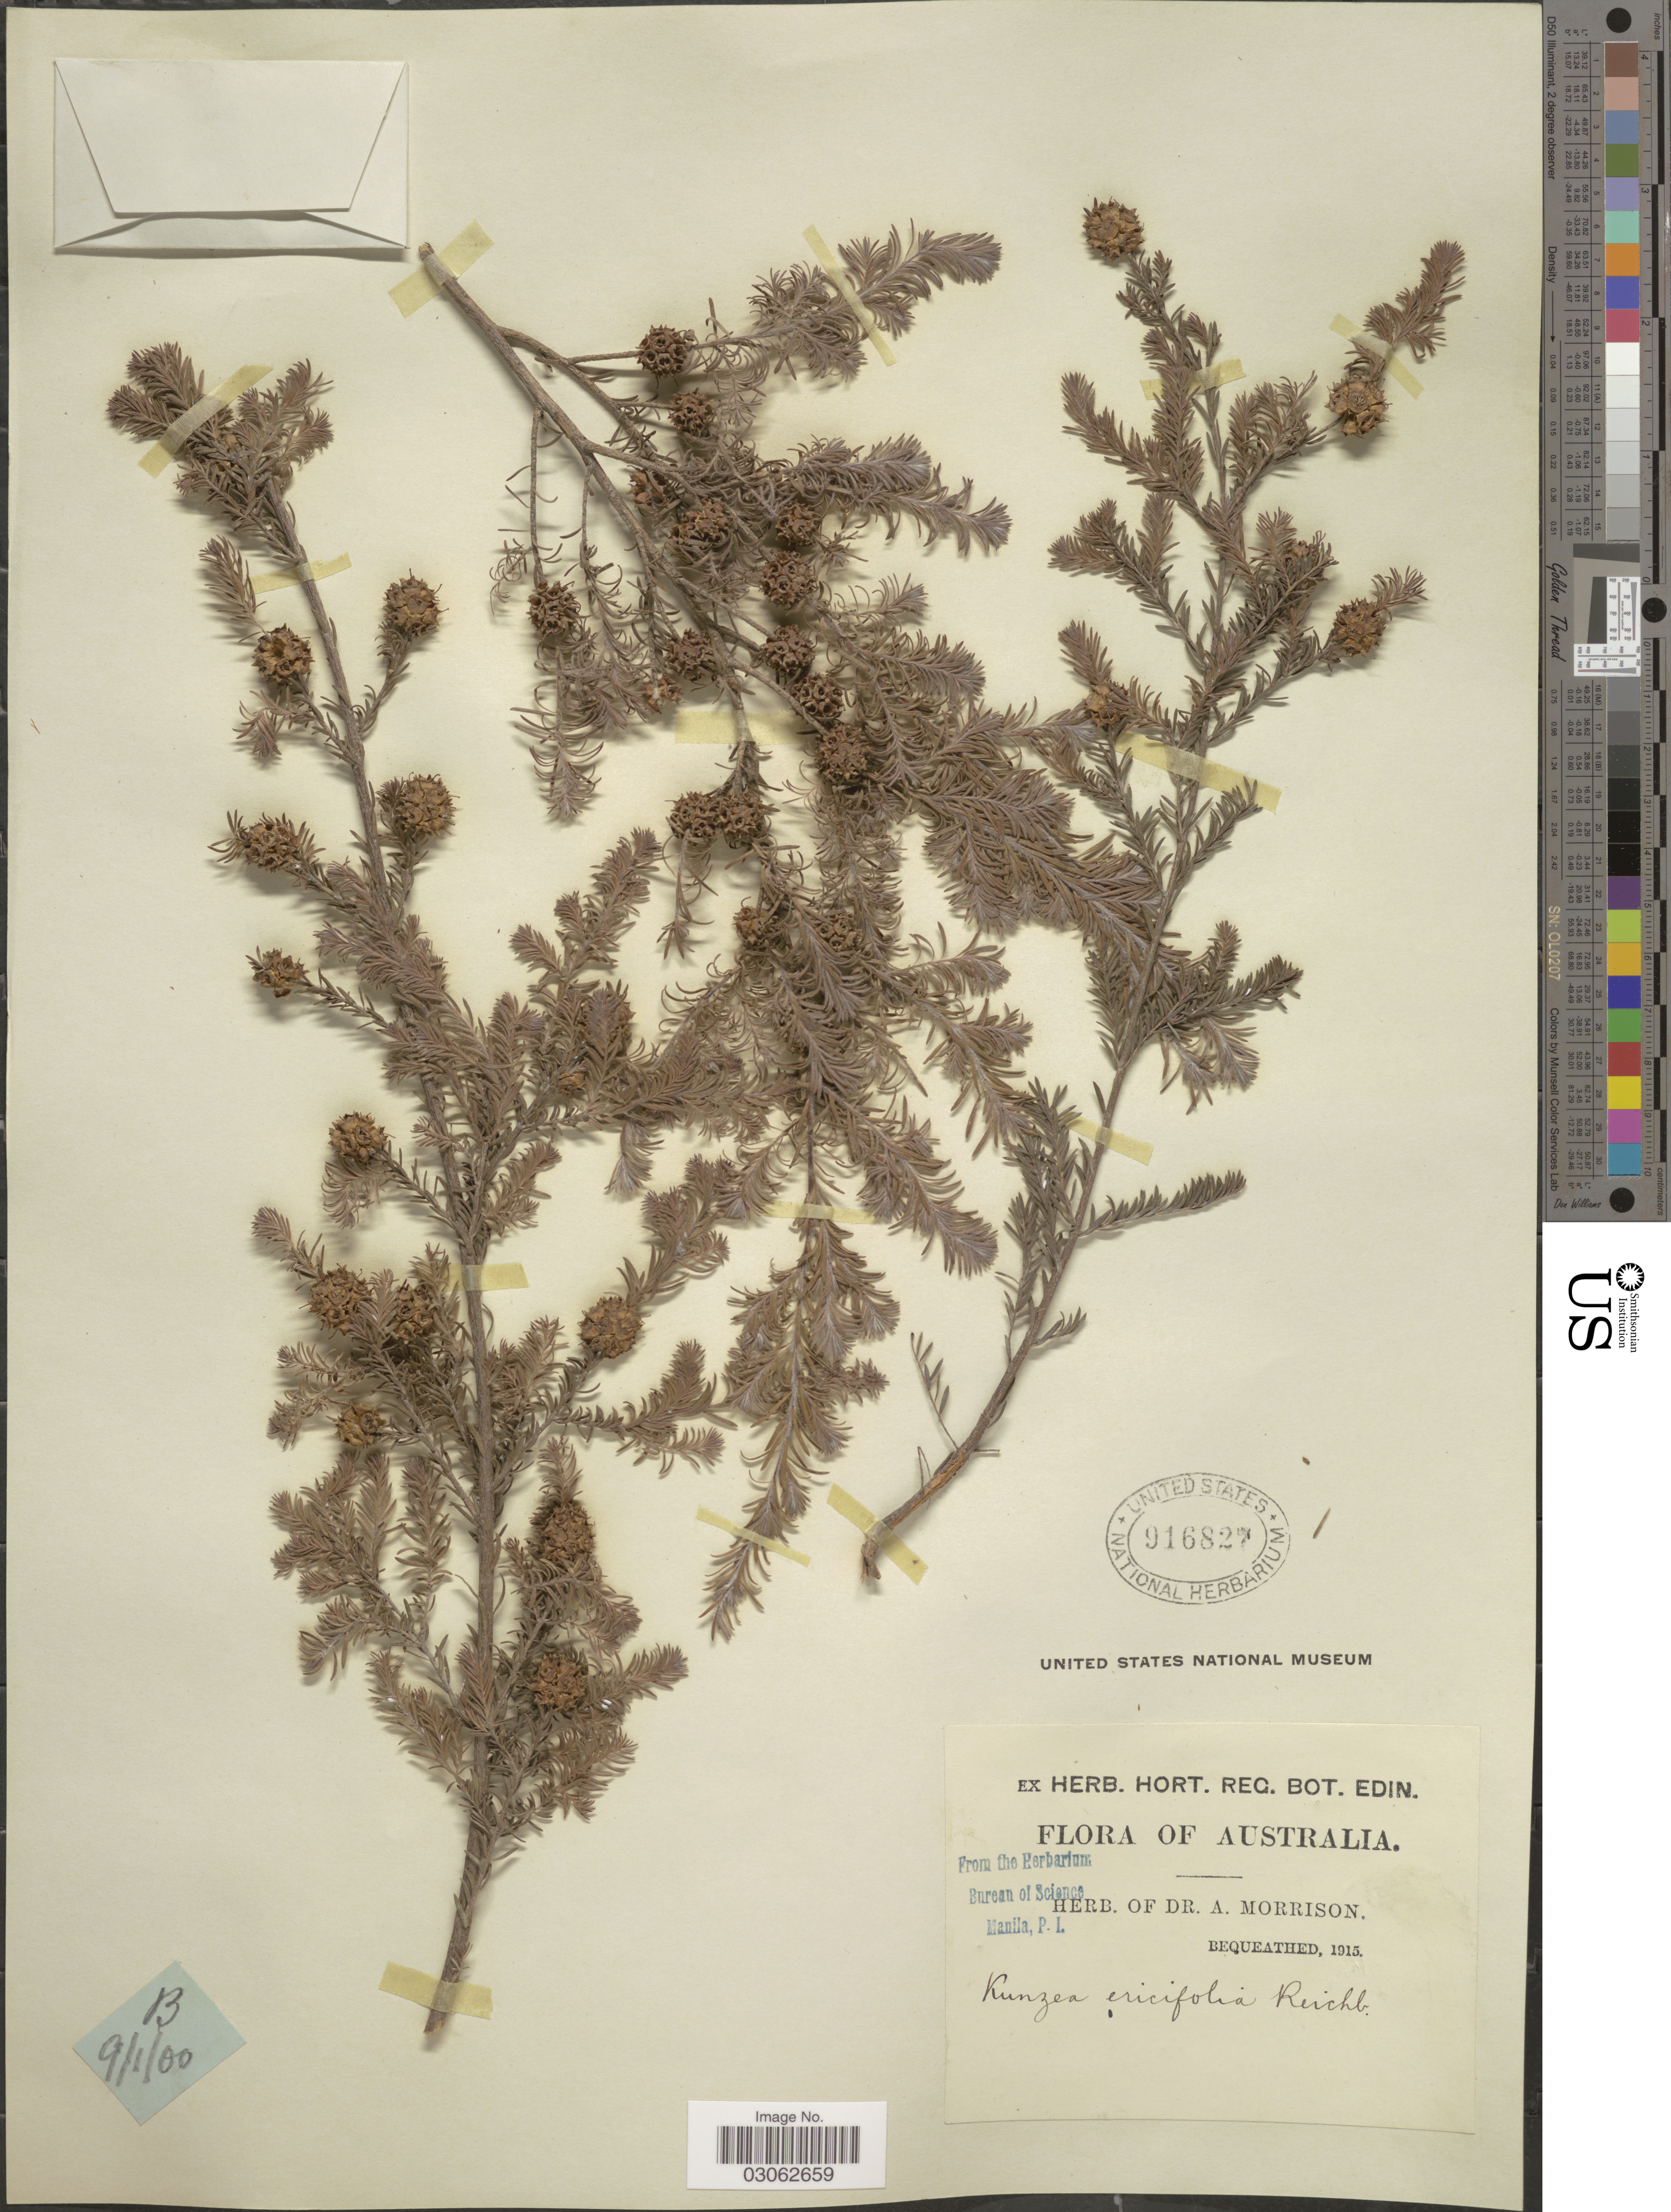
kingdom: Plantae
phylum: Tracheophyta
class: Magnoliopsida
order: Myrtales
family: Myrtaceae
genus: Kunzea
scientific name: Kunzea ericifolia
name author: (Sm.) Heynh.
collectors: ex herb. Dr. A. Morrison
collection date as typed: Transcribed d/m/y: 9/1/0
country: Australia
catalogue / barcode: US 916827